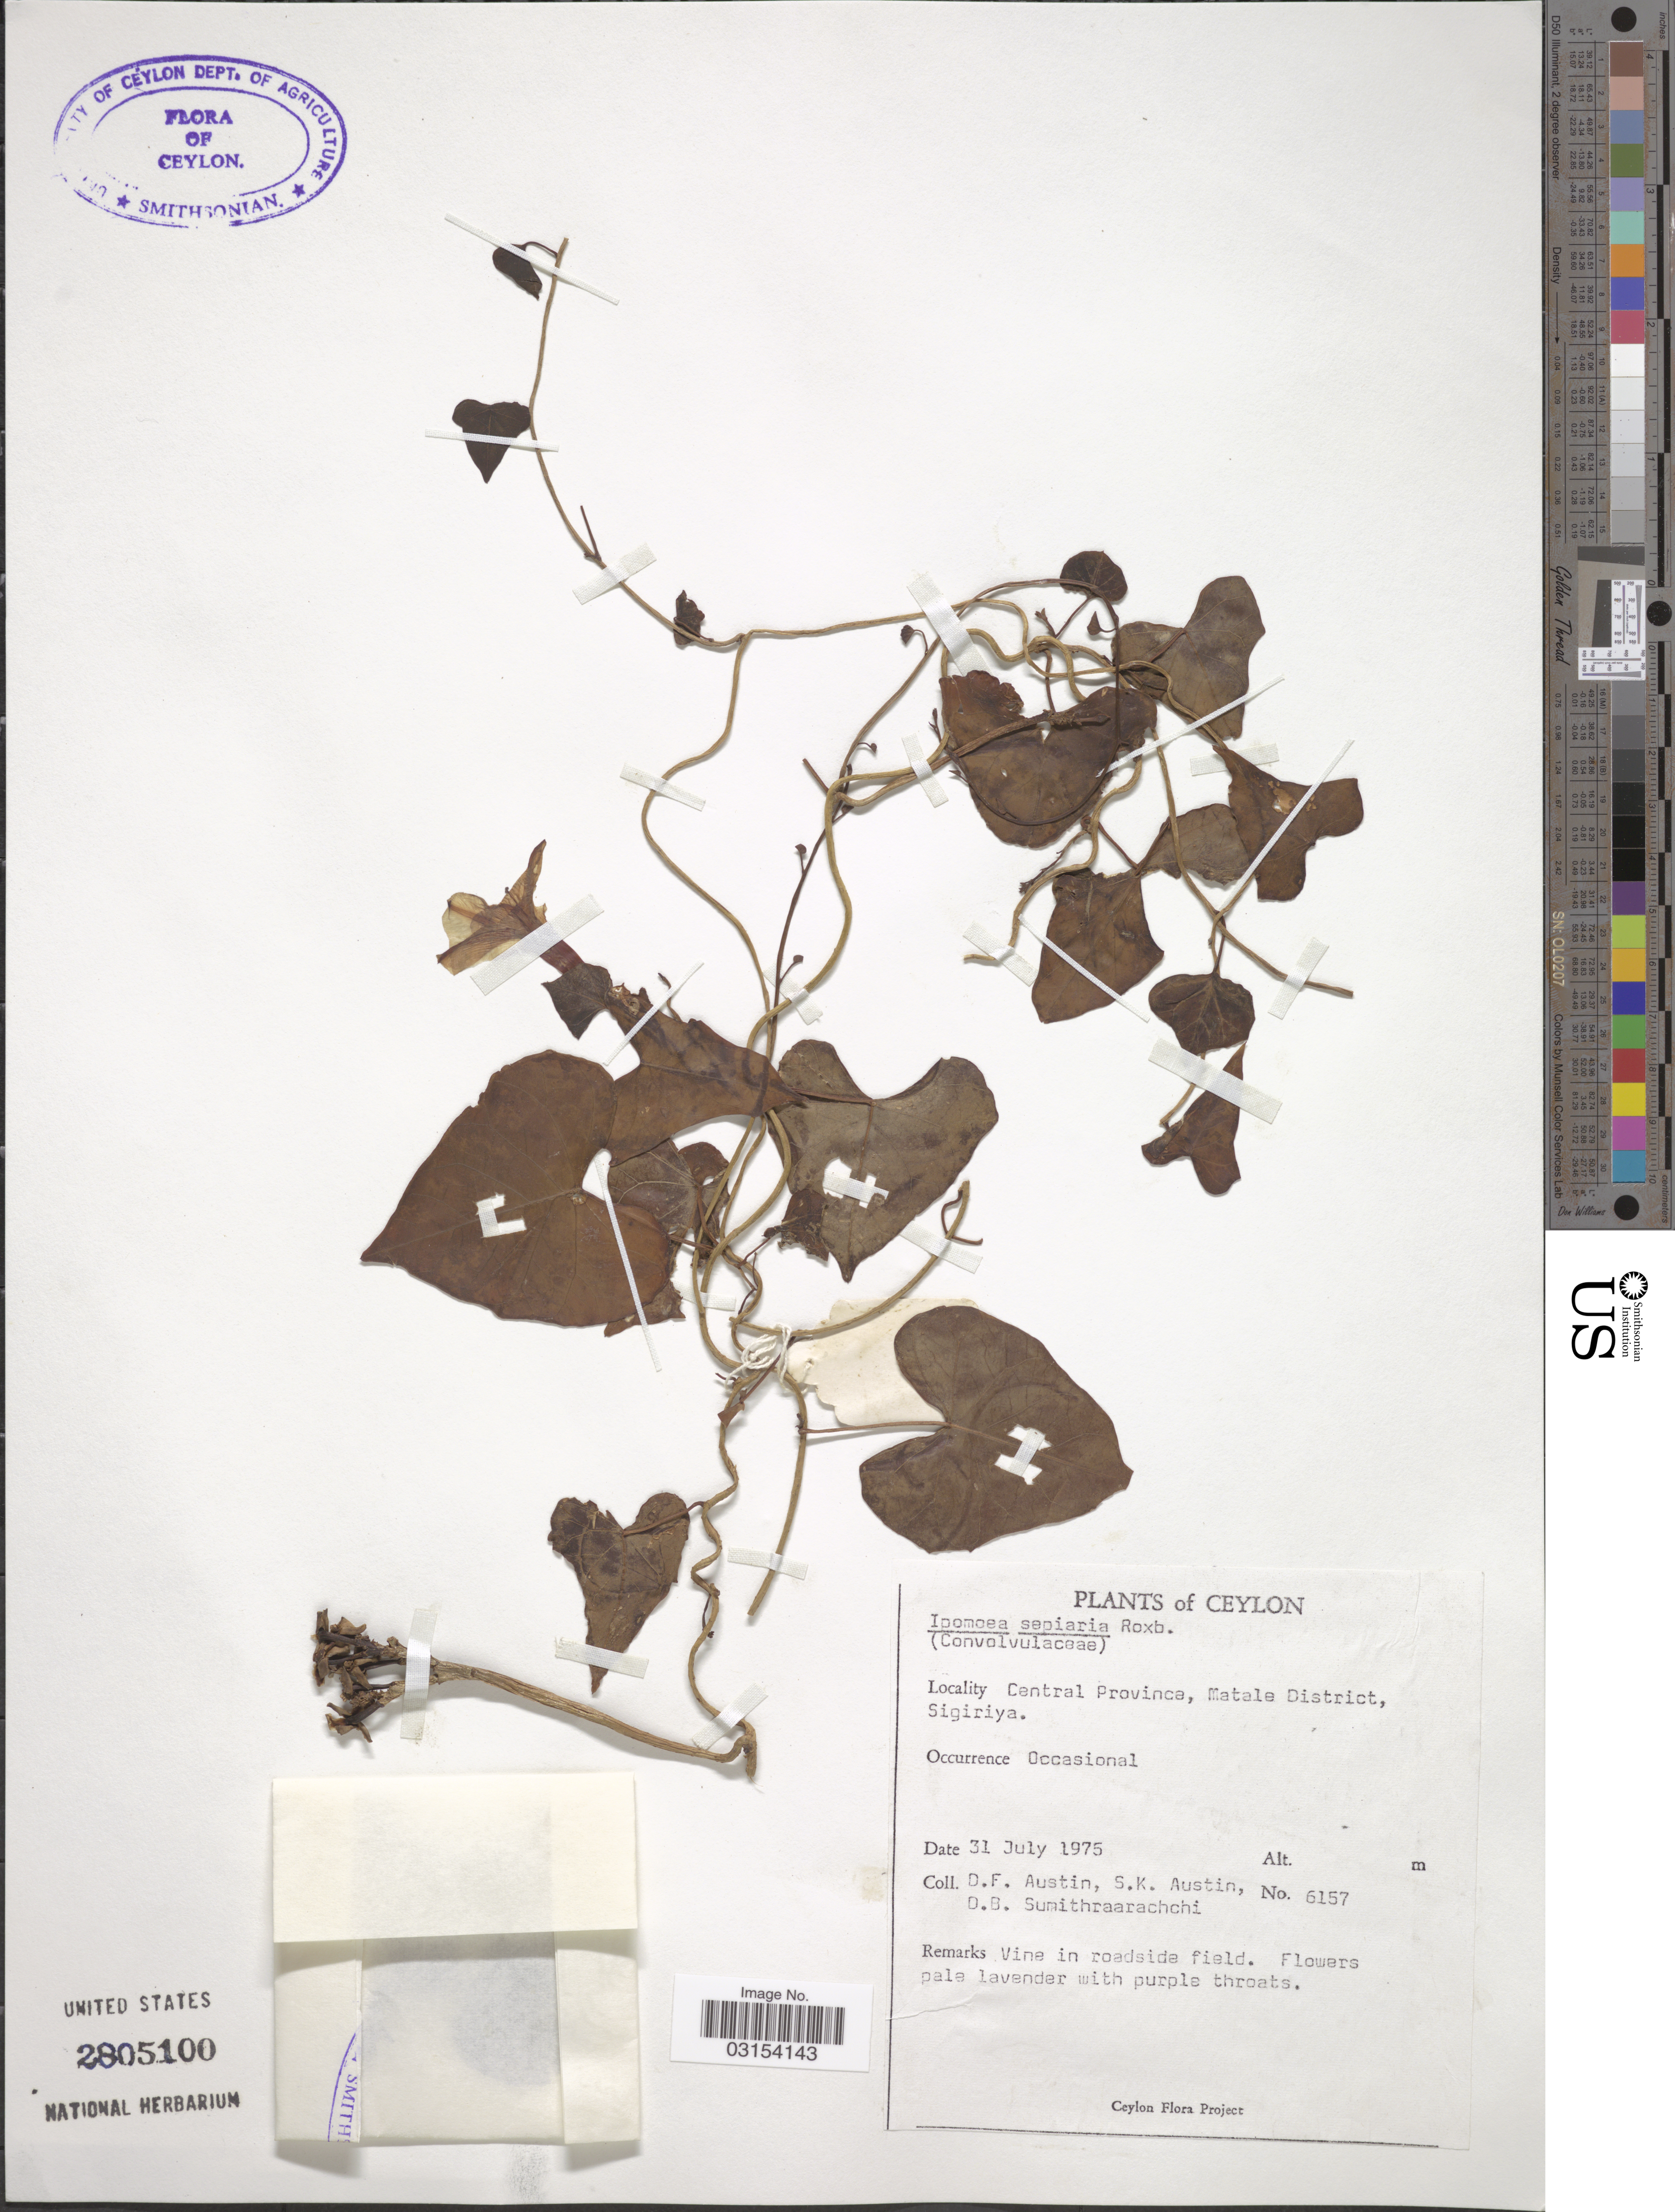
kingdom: Plantae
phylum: Tracheophyta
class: Magnoliopsida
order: Solanales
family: Convolvulaceae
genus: Ipomoea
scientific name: Ipomoea sepiaria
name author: Koenig ex Roxb.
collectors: D. Austin, S. Austin & D. B. Sumithraarachchi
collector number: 6157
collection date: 1975-07-31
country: Sri Lanka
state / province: Central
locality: Ceylon, Central Province, Matale District, Sigiriya.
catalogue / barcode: US 2805100